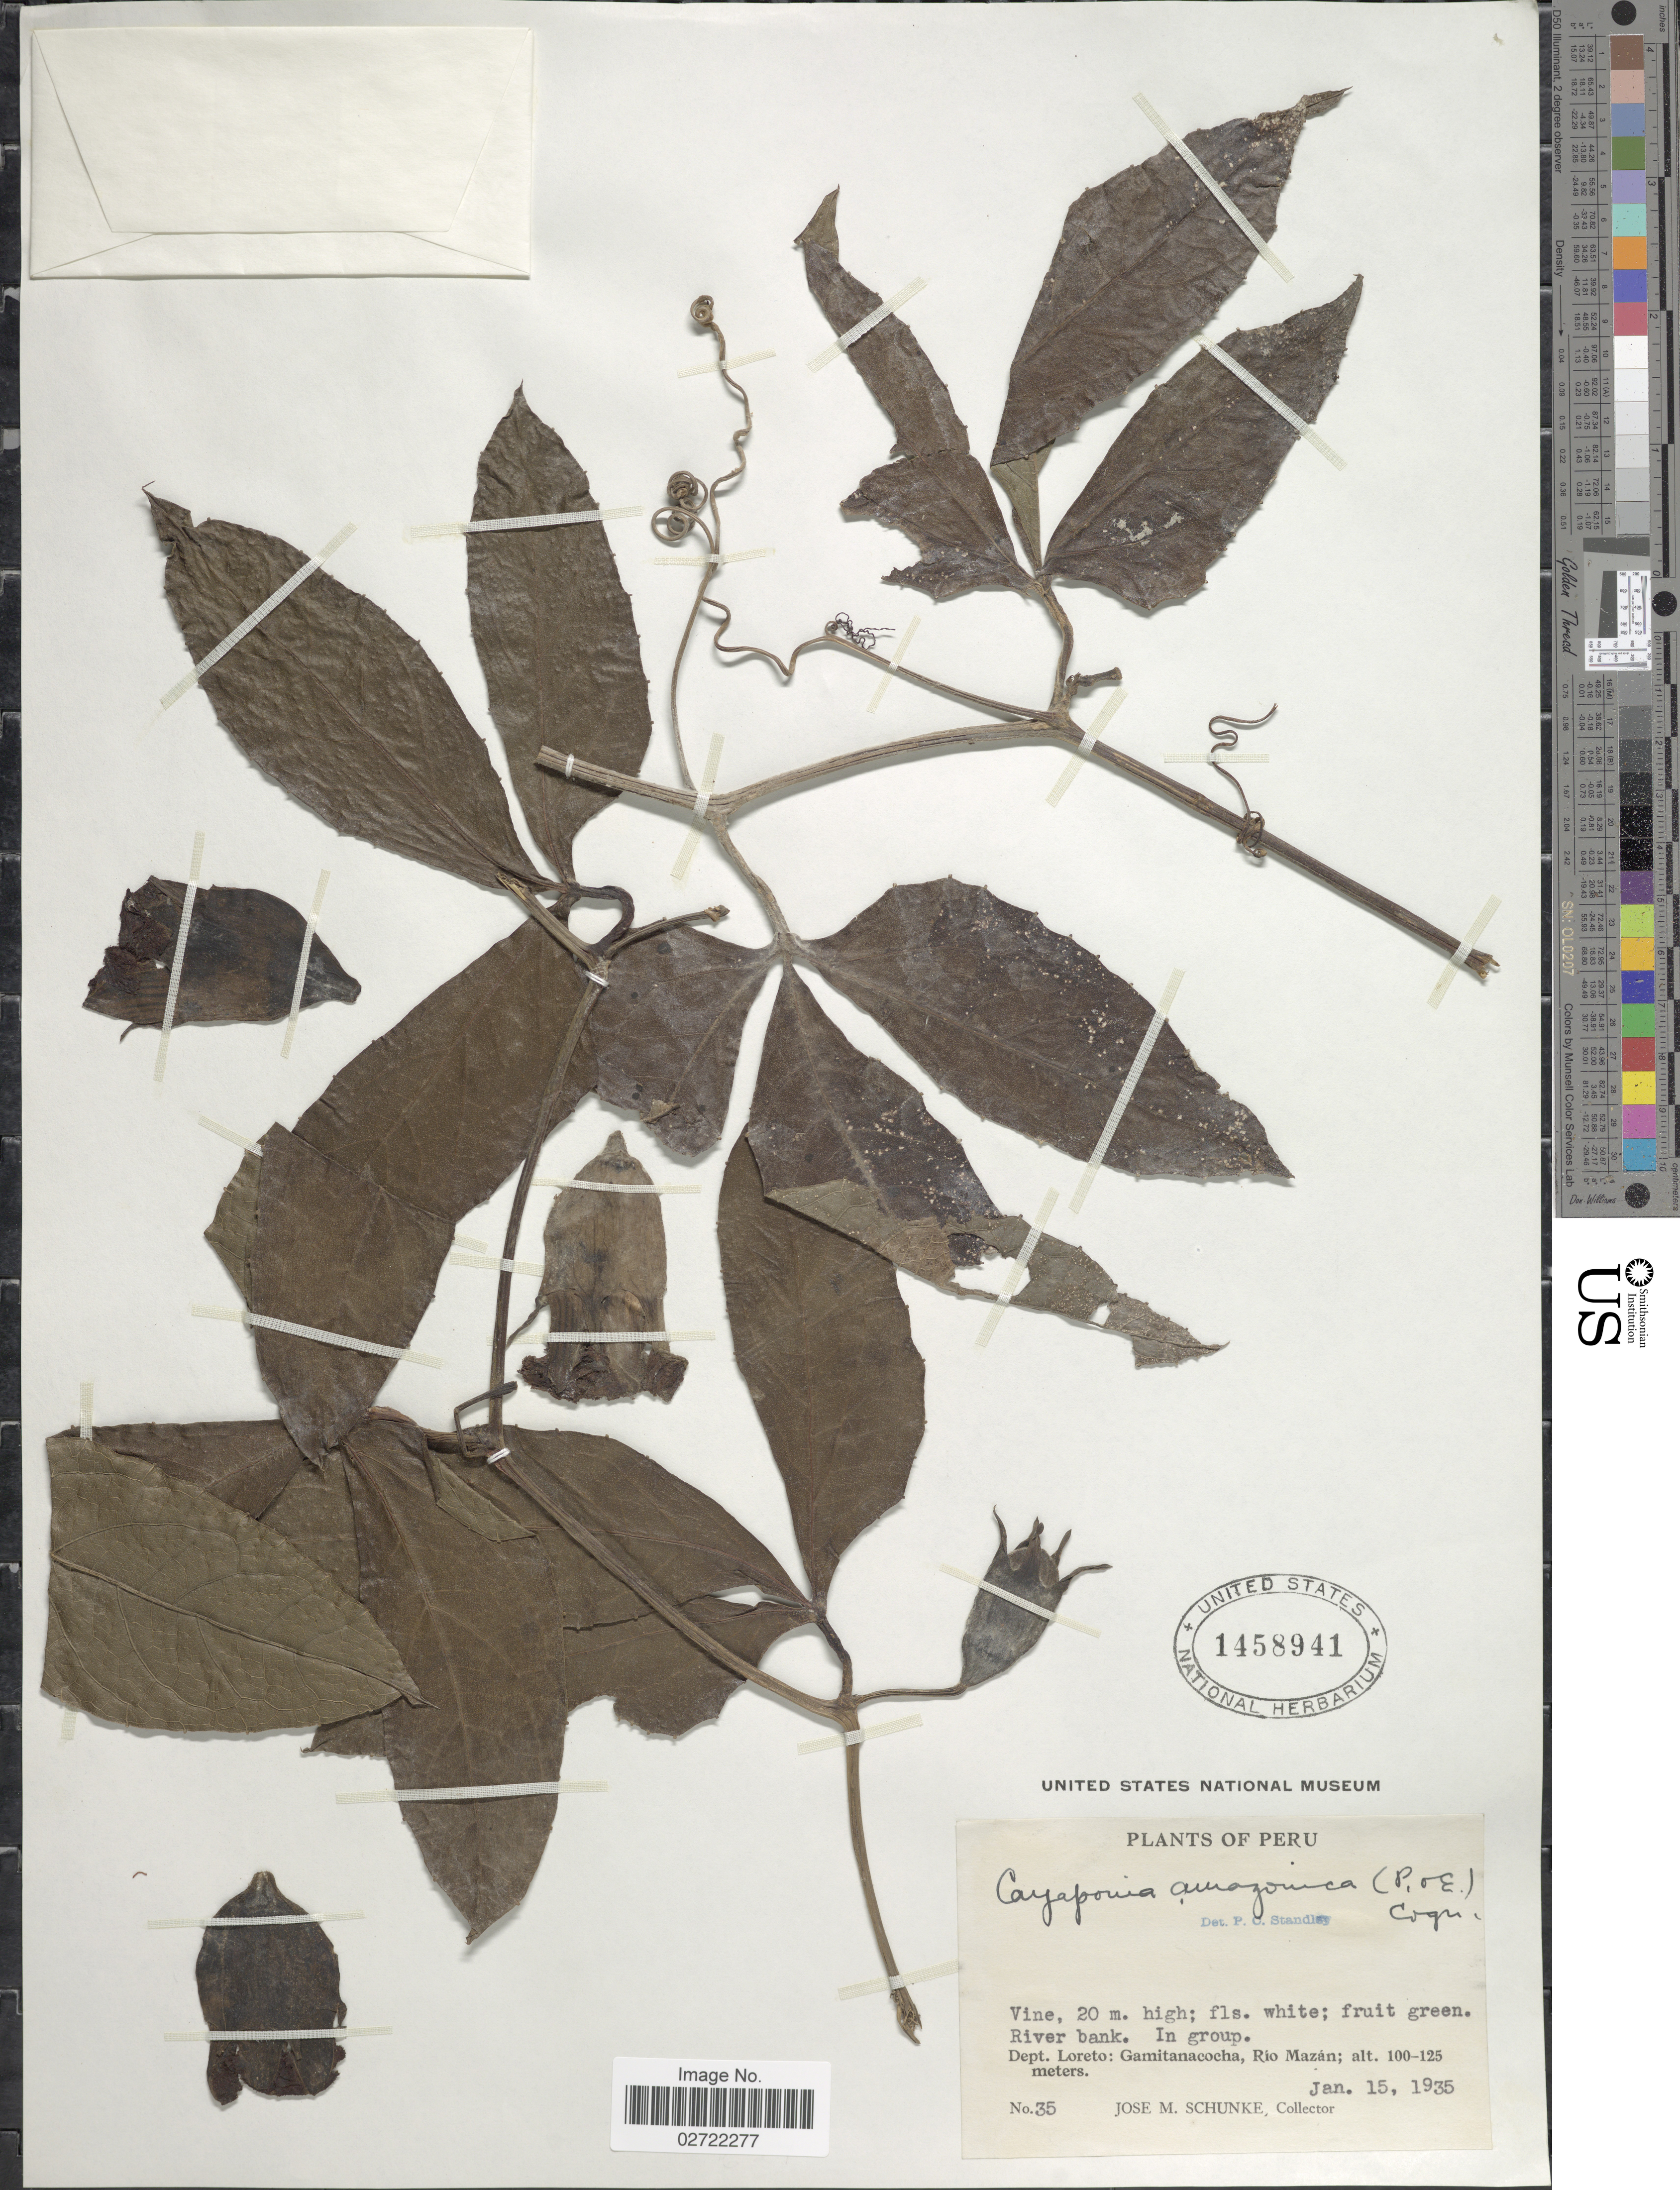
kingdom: Plantae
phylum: Tracheophyta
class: Magnoliopsida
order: Cucurbitales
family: Cucurbitaceae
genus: Cayaponia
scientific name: Cayaponia amazonica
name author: (Poepp. & Endl.) Cogn.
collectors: J. M. Schunke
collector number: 35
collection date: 1935-01-15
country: Peru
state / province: Loreto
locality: Gamitanacocha, Rio Mazán. River bank.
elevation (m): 100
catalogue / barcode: US 1458941